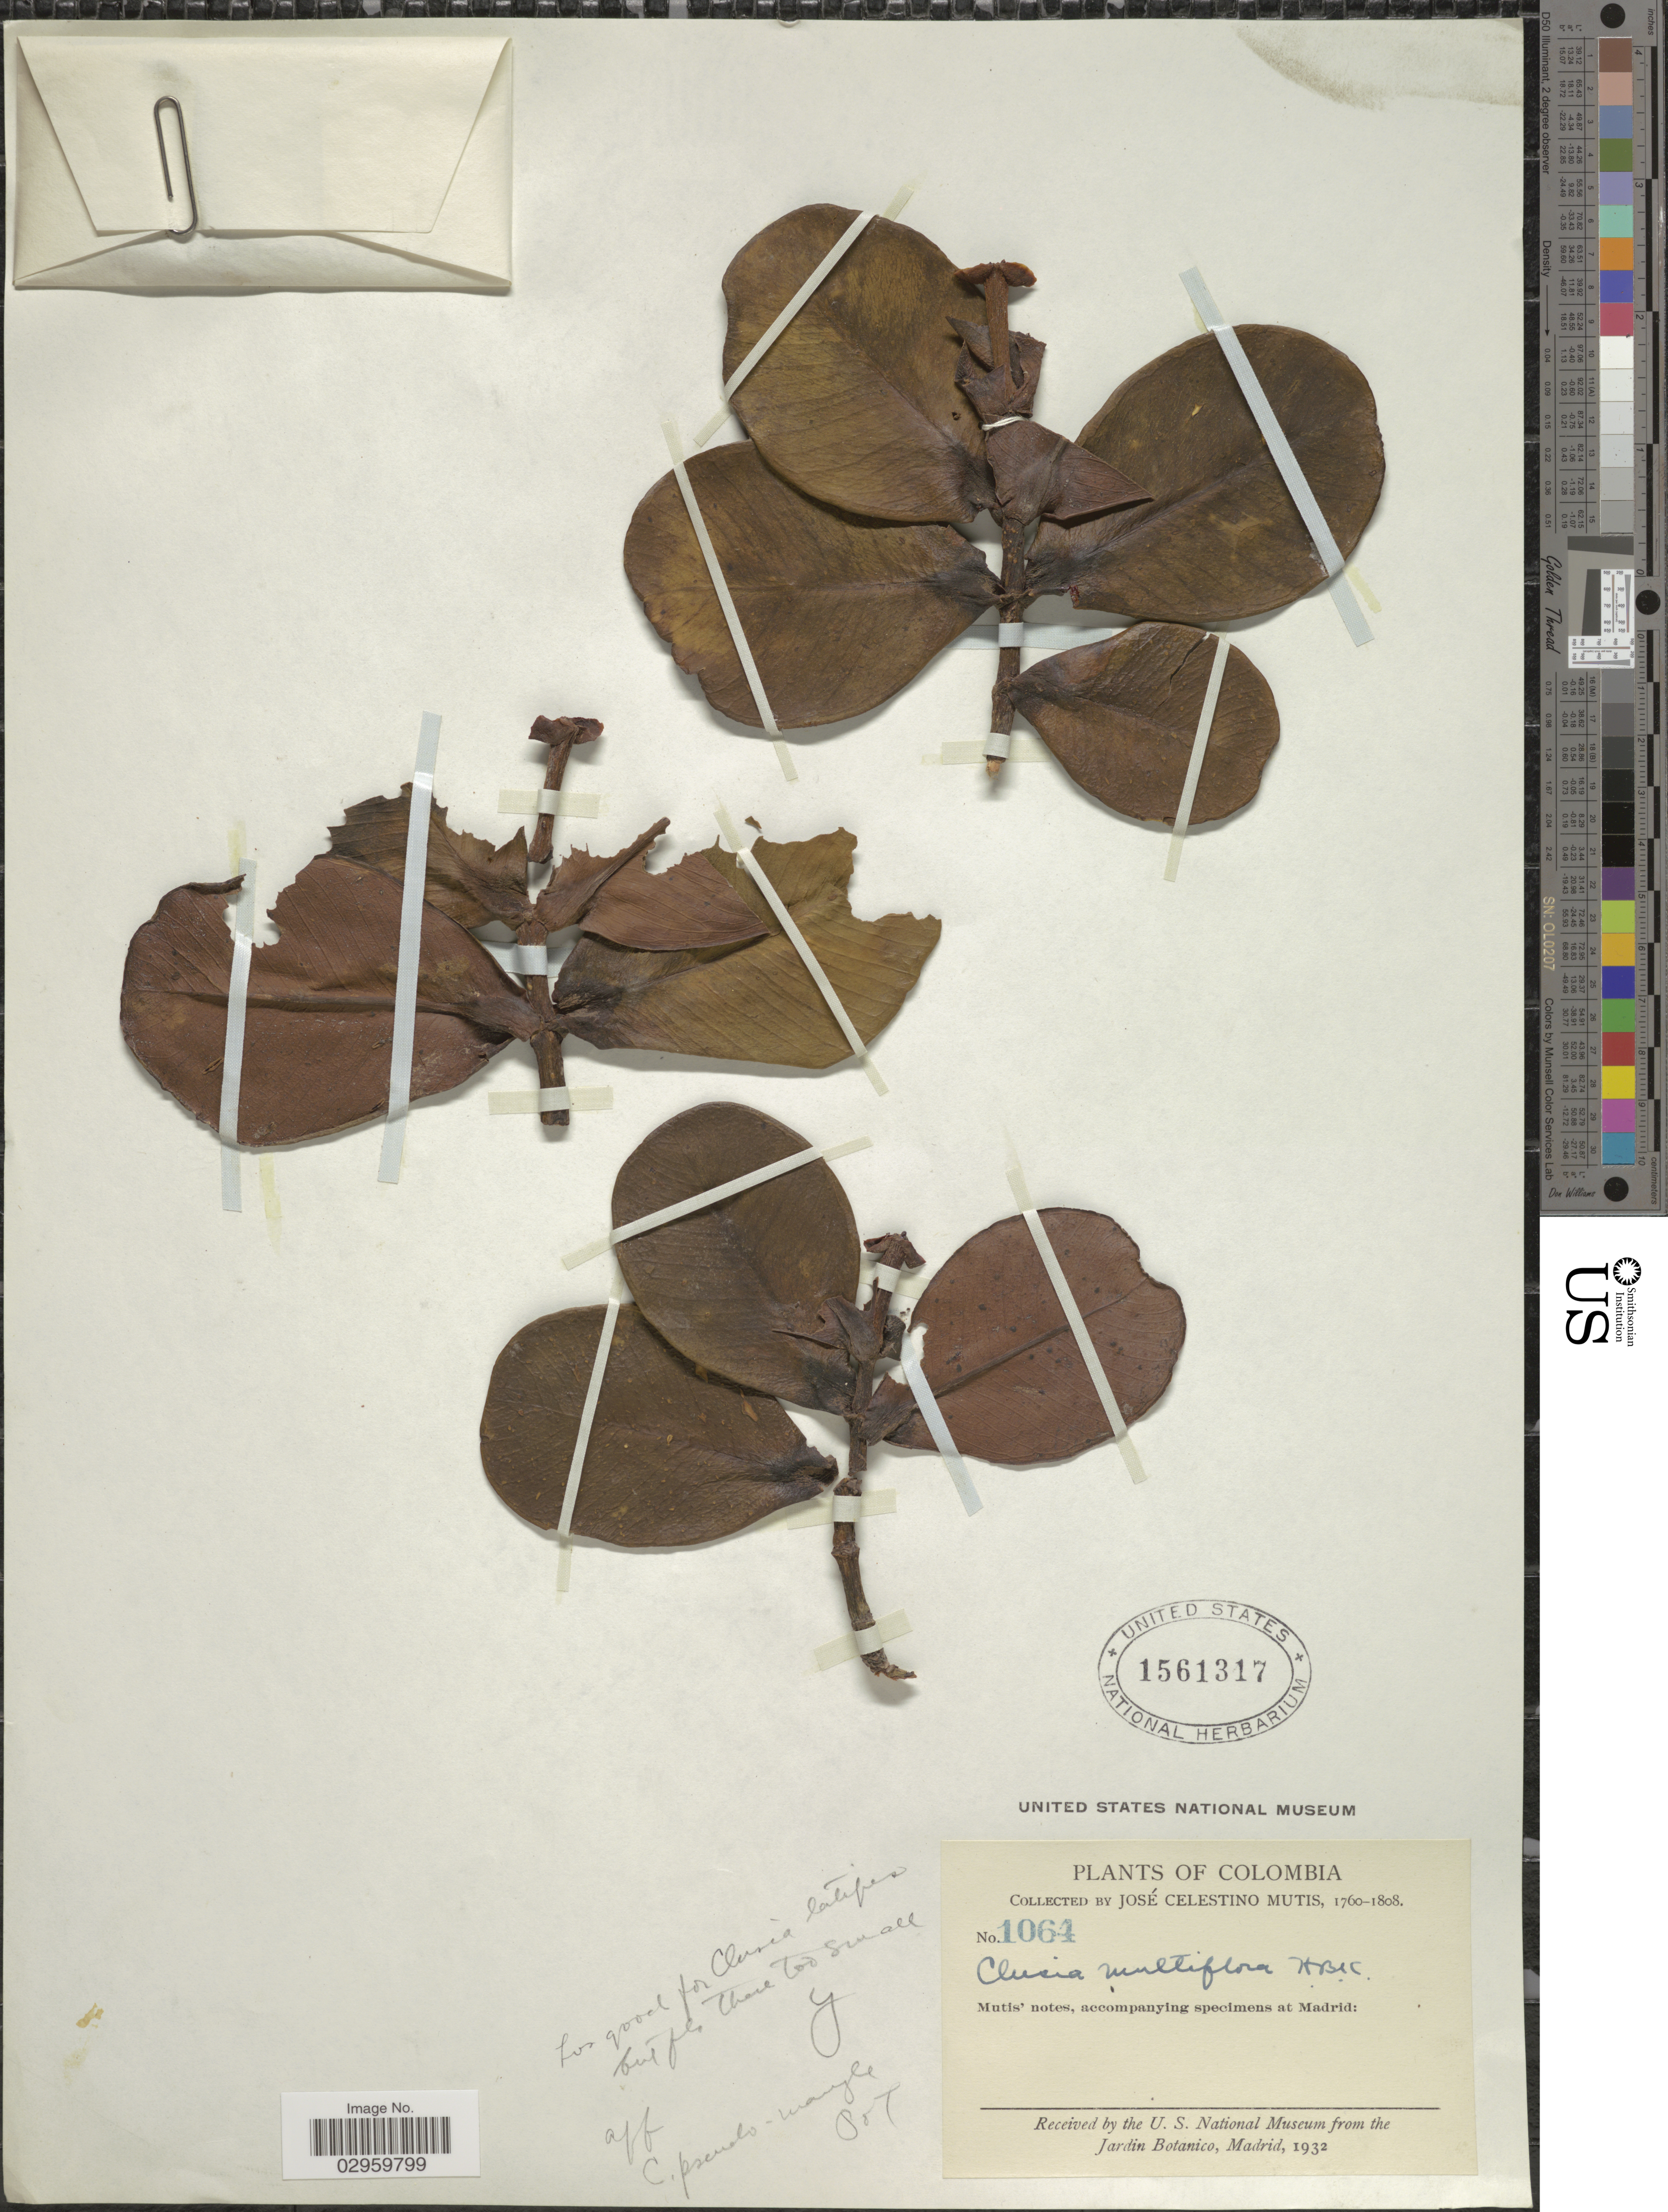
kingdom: Plantae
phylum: Tracheophyta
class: Magnoliopsida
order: Malpighiales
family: Clusiaceae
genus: Clusia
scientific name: Clusia pseudomangle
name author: Planch. & Triana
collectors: J. C. B. Mutis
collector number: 1064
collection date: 1760/1808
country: Colombia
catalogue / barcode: US 1561317